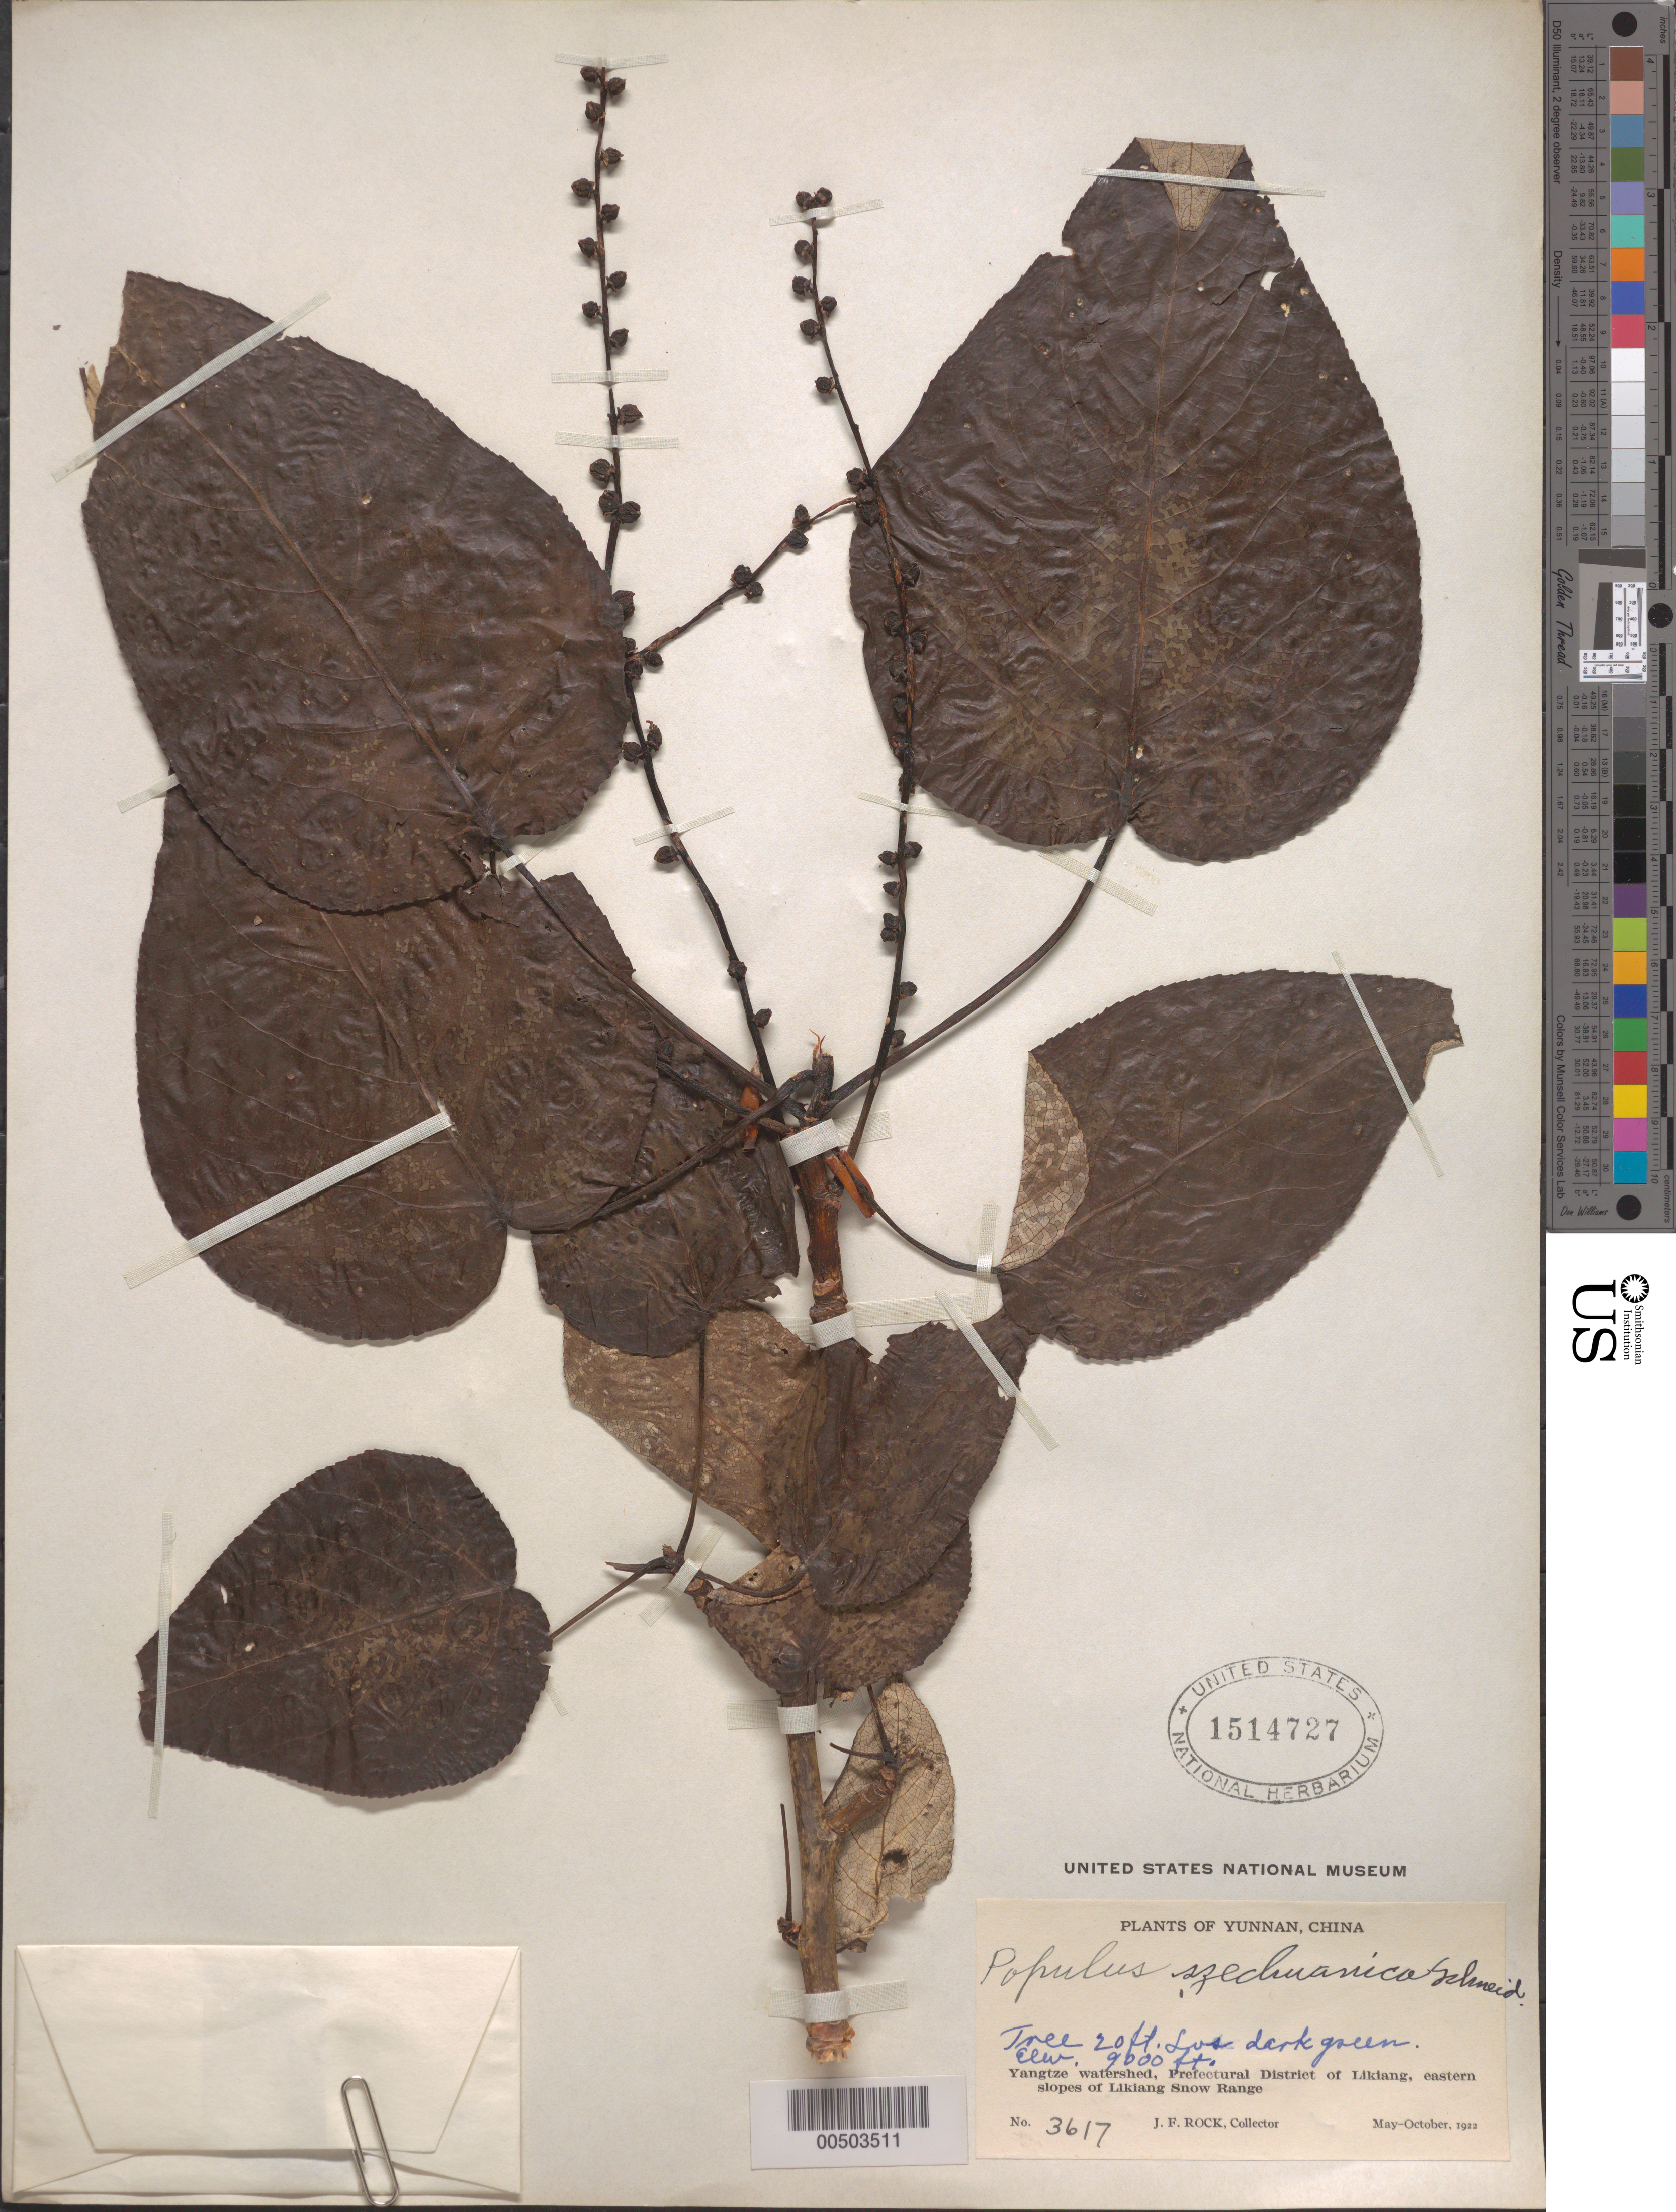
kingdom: Plantae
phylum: Tracheophyta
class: Magnoliopsida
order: Malpighiales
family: Salicaceae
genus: Populus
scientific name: Populus szechuanica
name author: C.K. Schneid.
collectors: J. F. Rock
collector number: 3617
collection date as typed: May 1922 to -- Oct 1922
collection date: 1922-05/1922-10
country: China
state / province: Yunnan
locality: Yangtze watershed, Prefectural District of Likiang, eastern slopes of Likiang Snow Range, Likiang (Dayan) District (?)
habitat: Tree 20 ft., leaves dark green.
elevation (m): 2743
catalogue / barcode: US 1514727